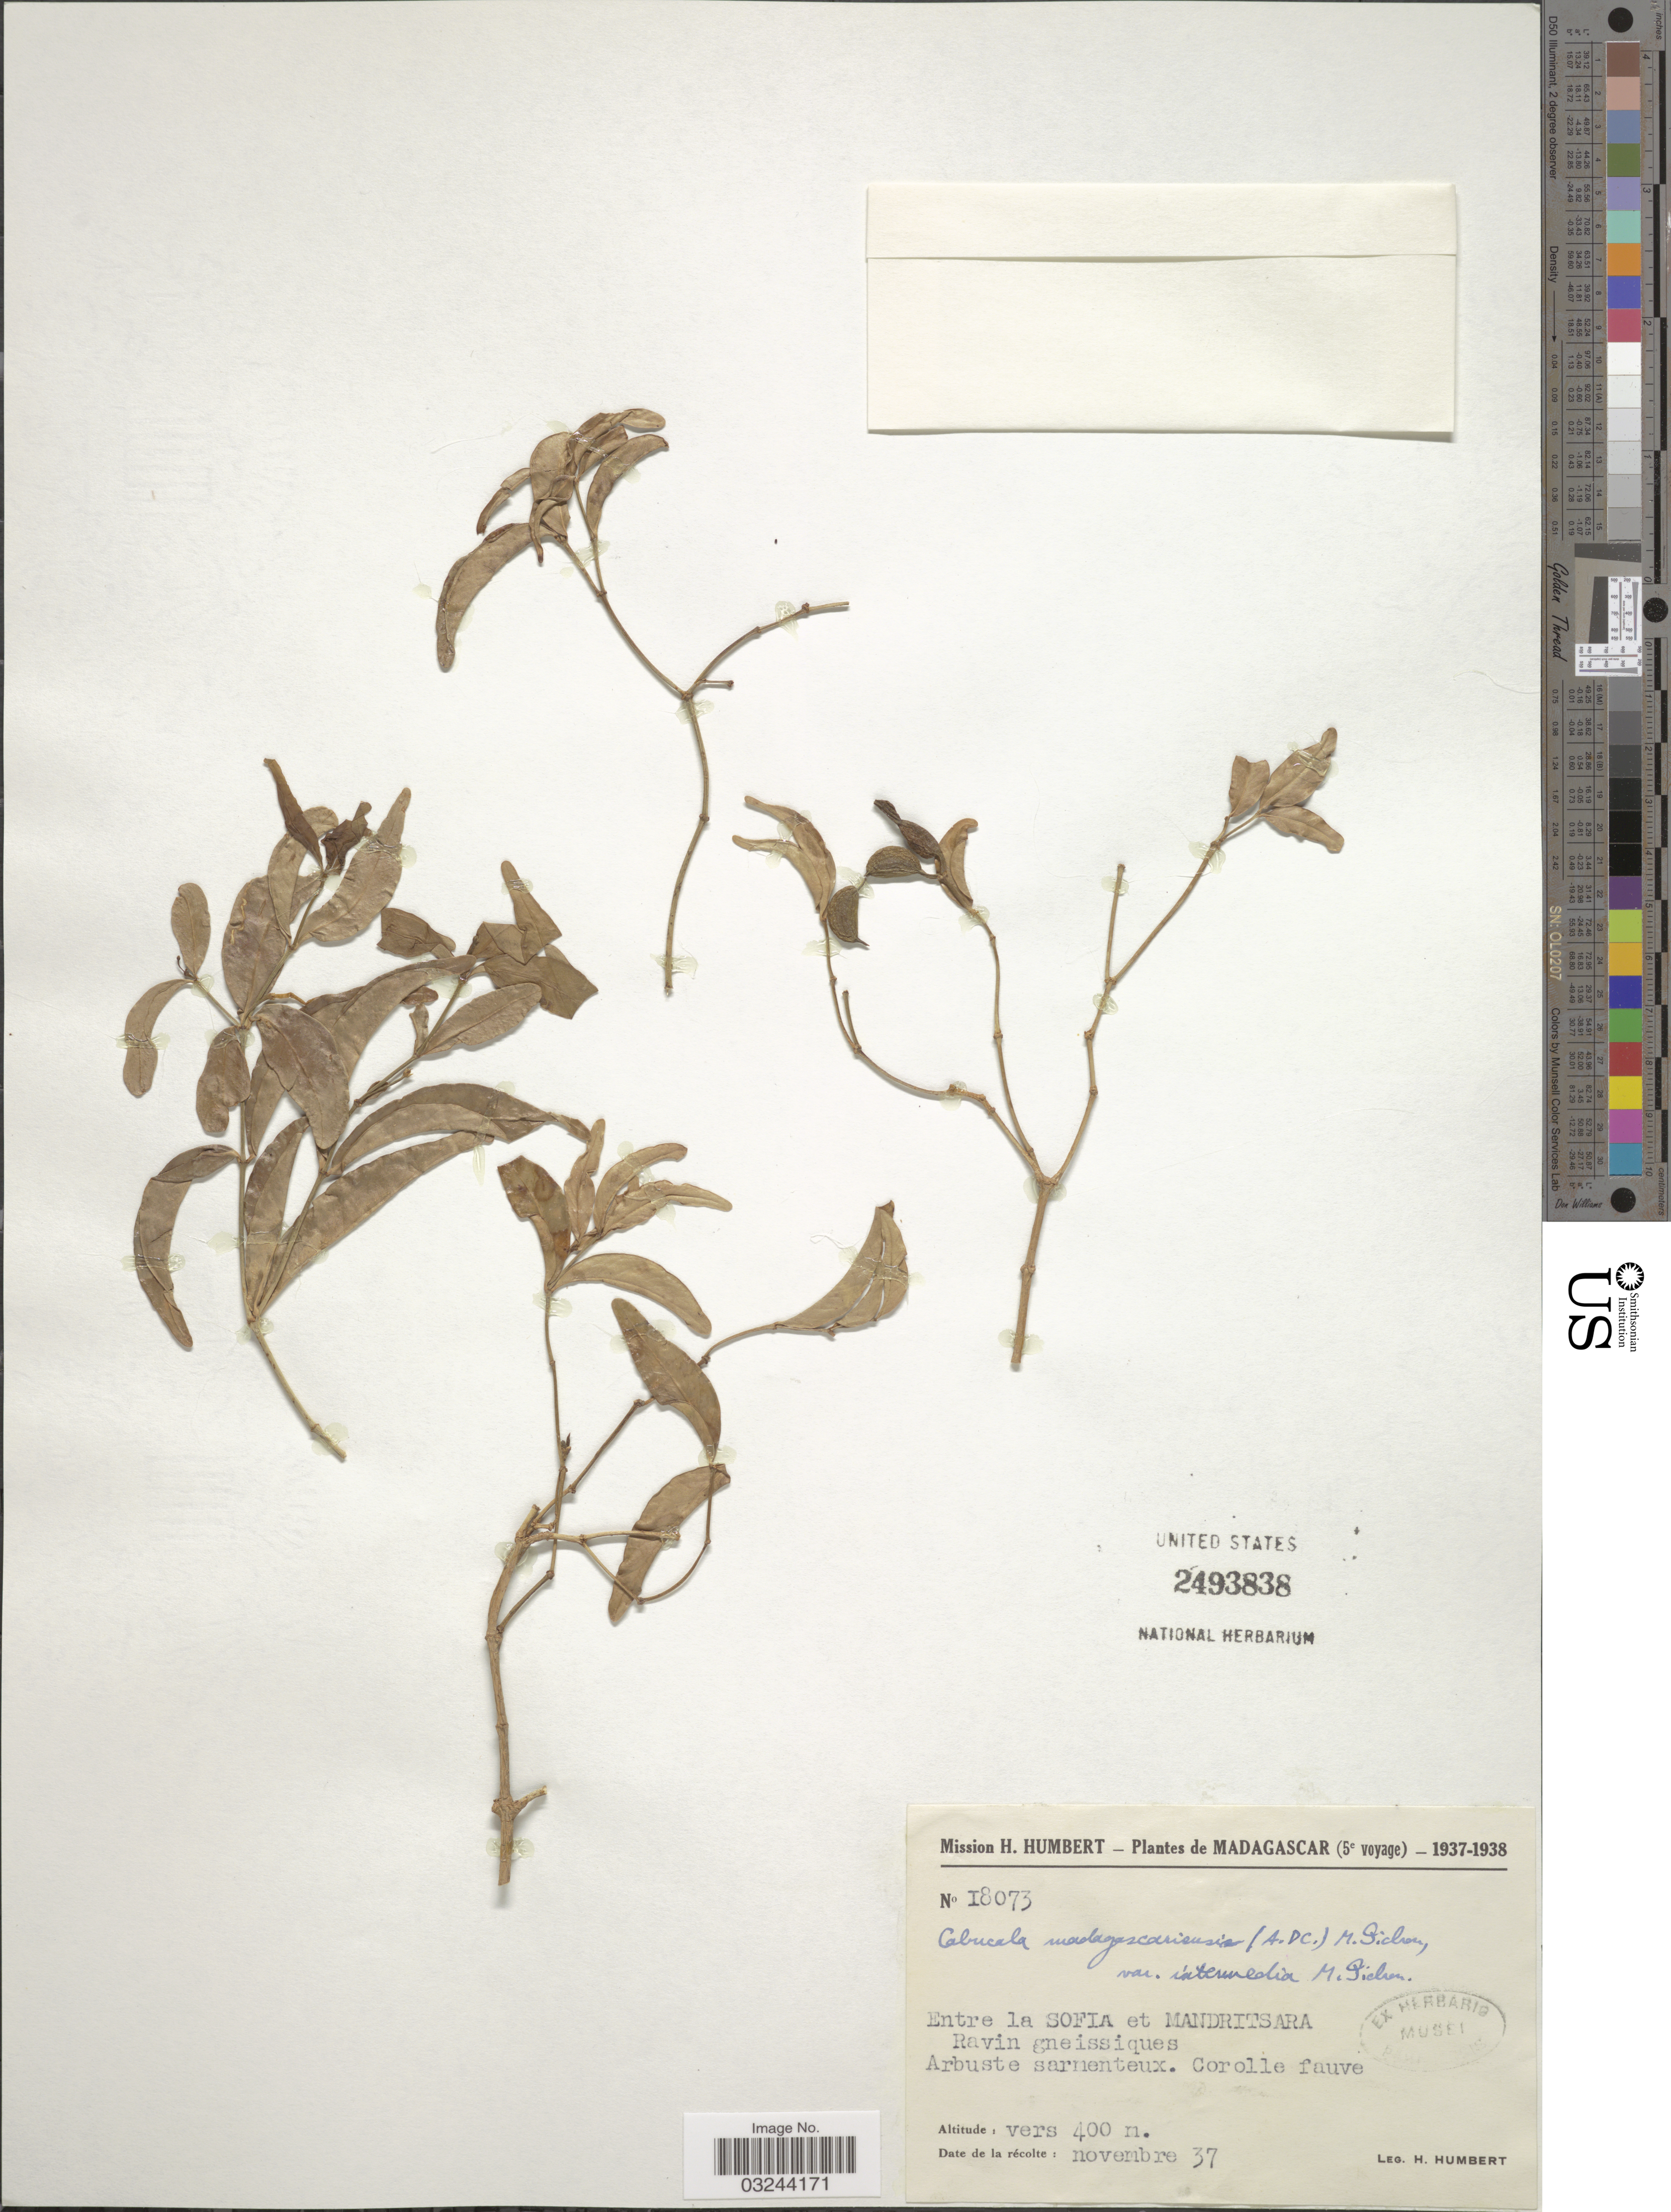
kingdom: Plantae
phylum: Tracheophyta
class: Magnoliopsida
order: Gentianales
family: Apocynaceae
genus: Cabucala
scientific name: Cabucala madagascariensis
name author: (A. DC.) Pichon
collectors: H. Humbert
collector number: I8073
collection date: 1937-11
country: Madagascar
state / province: Sofia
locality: Entre la Sofia et Mandritsara.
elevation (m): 400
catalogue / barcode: US 2493838